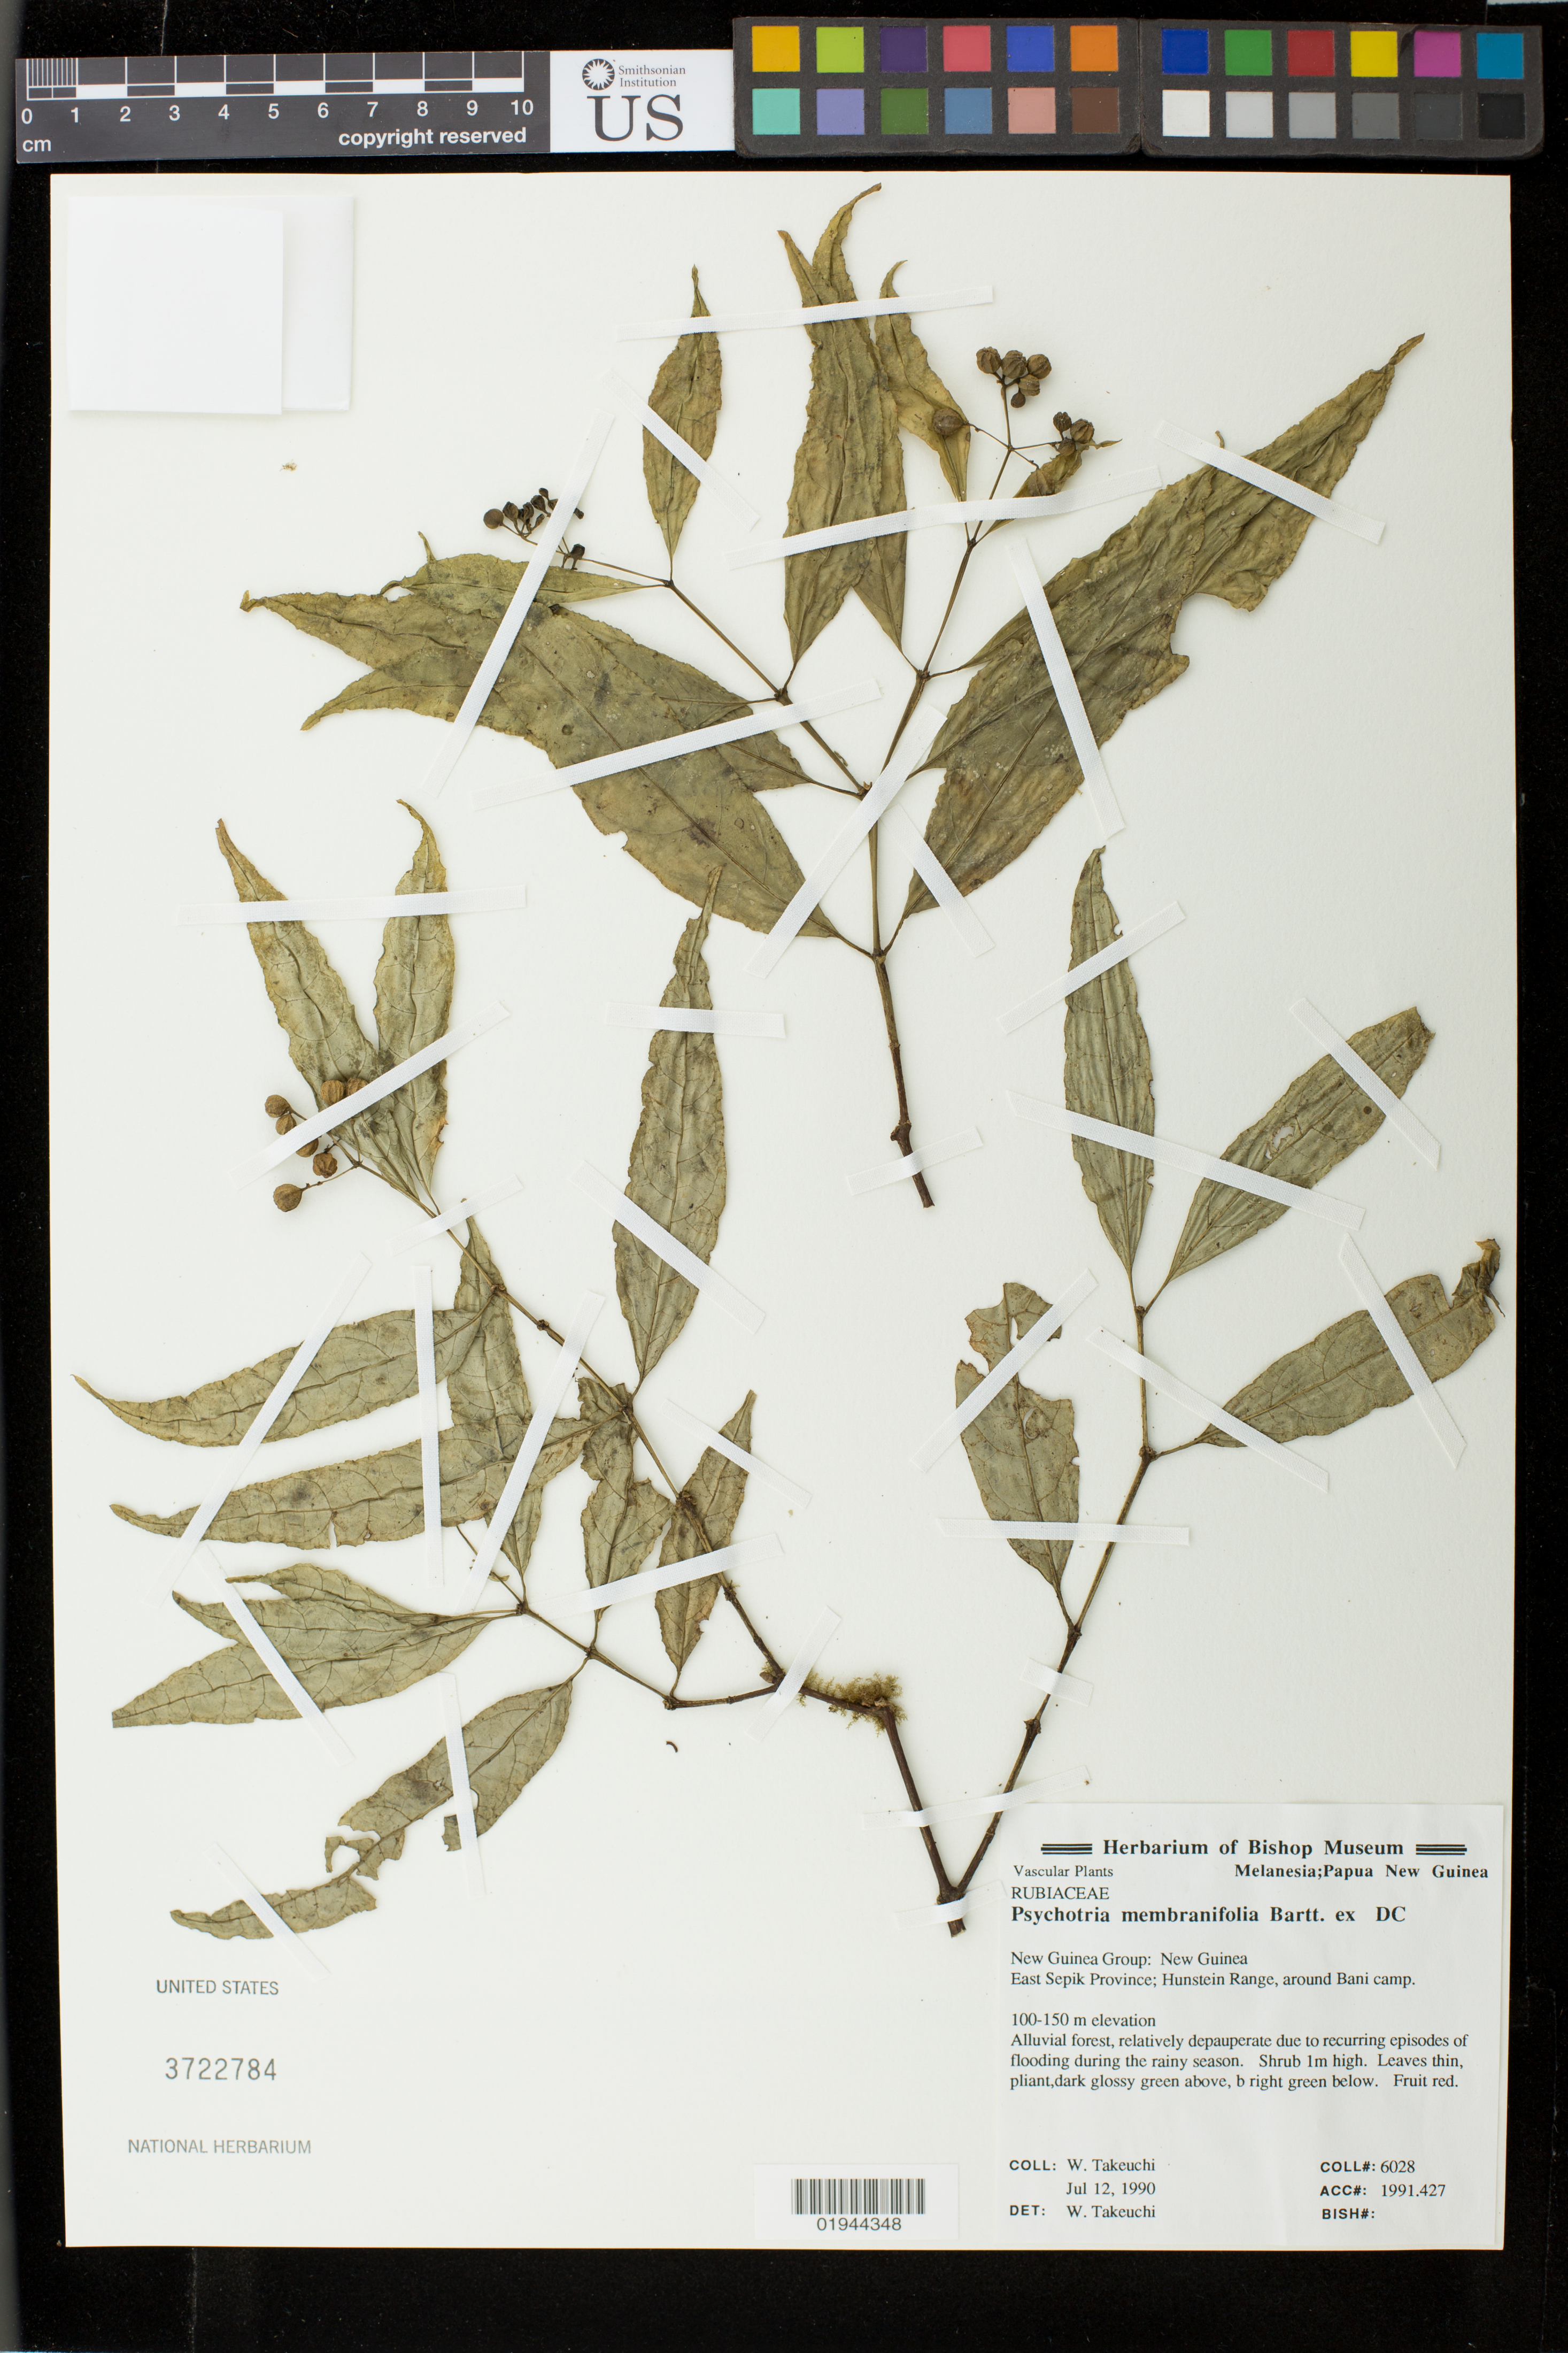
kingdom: Plantae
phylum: Tracheophyta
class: Magnoliopsida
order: Gentianales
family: Rubiaceae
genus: Psychotria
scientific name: Psychotria membranifolia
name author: Bartl. ex A. DC.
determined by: Takeuchi, W.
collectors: W. Takeuchi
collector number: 6028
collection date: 1990-07-12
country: Papua New Guinea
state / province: East Sepik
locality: Hunstein Range, around Bani camp.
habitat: Alluvial forest, relatively depauperate due to recurring episodes of flooding during the rainy season.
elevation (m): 100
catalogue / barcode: US 3722784